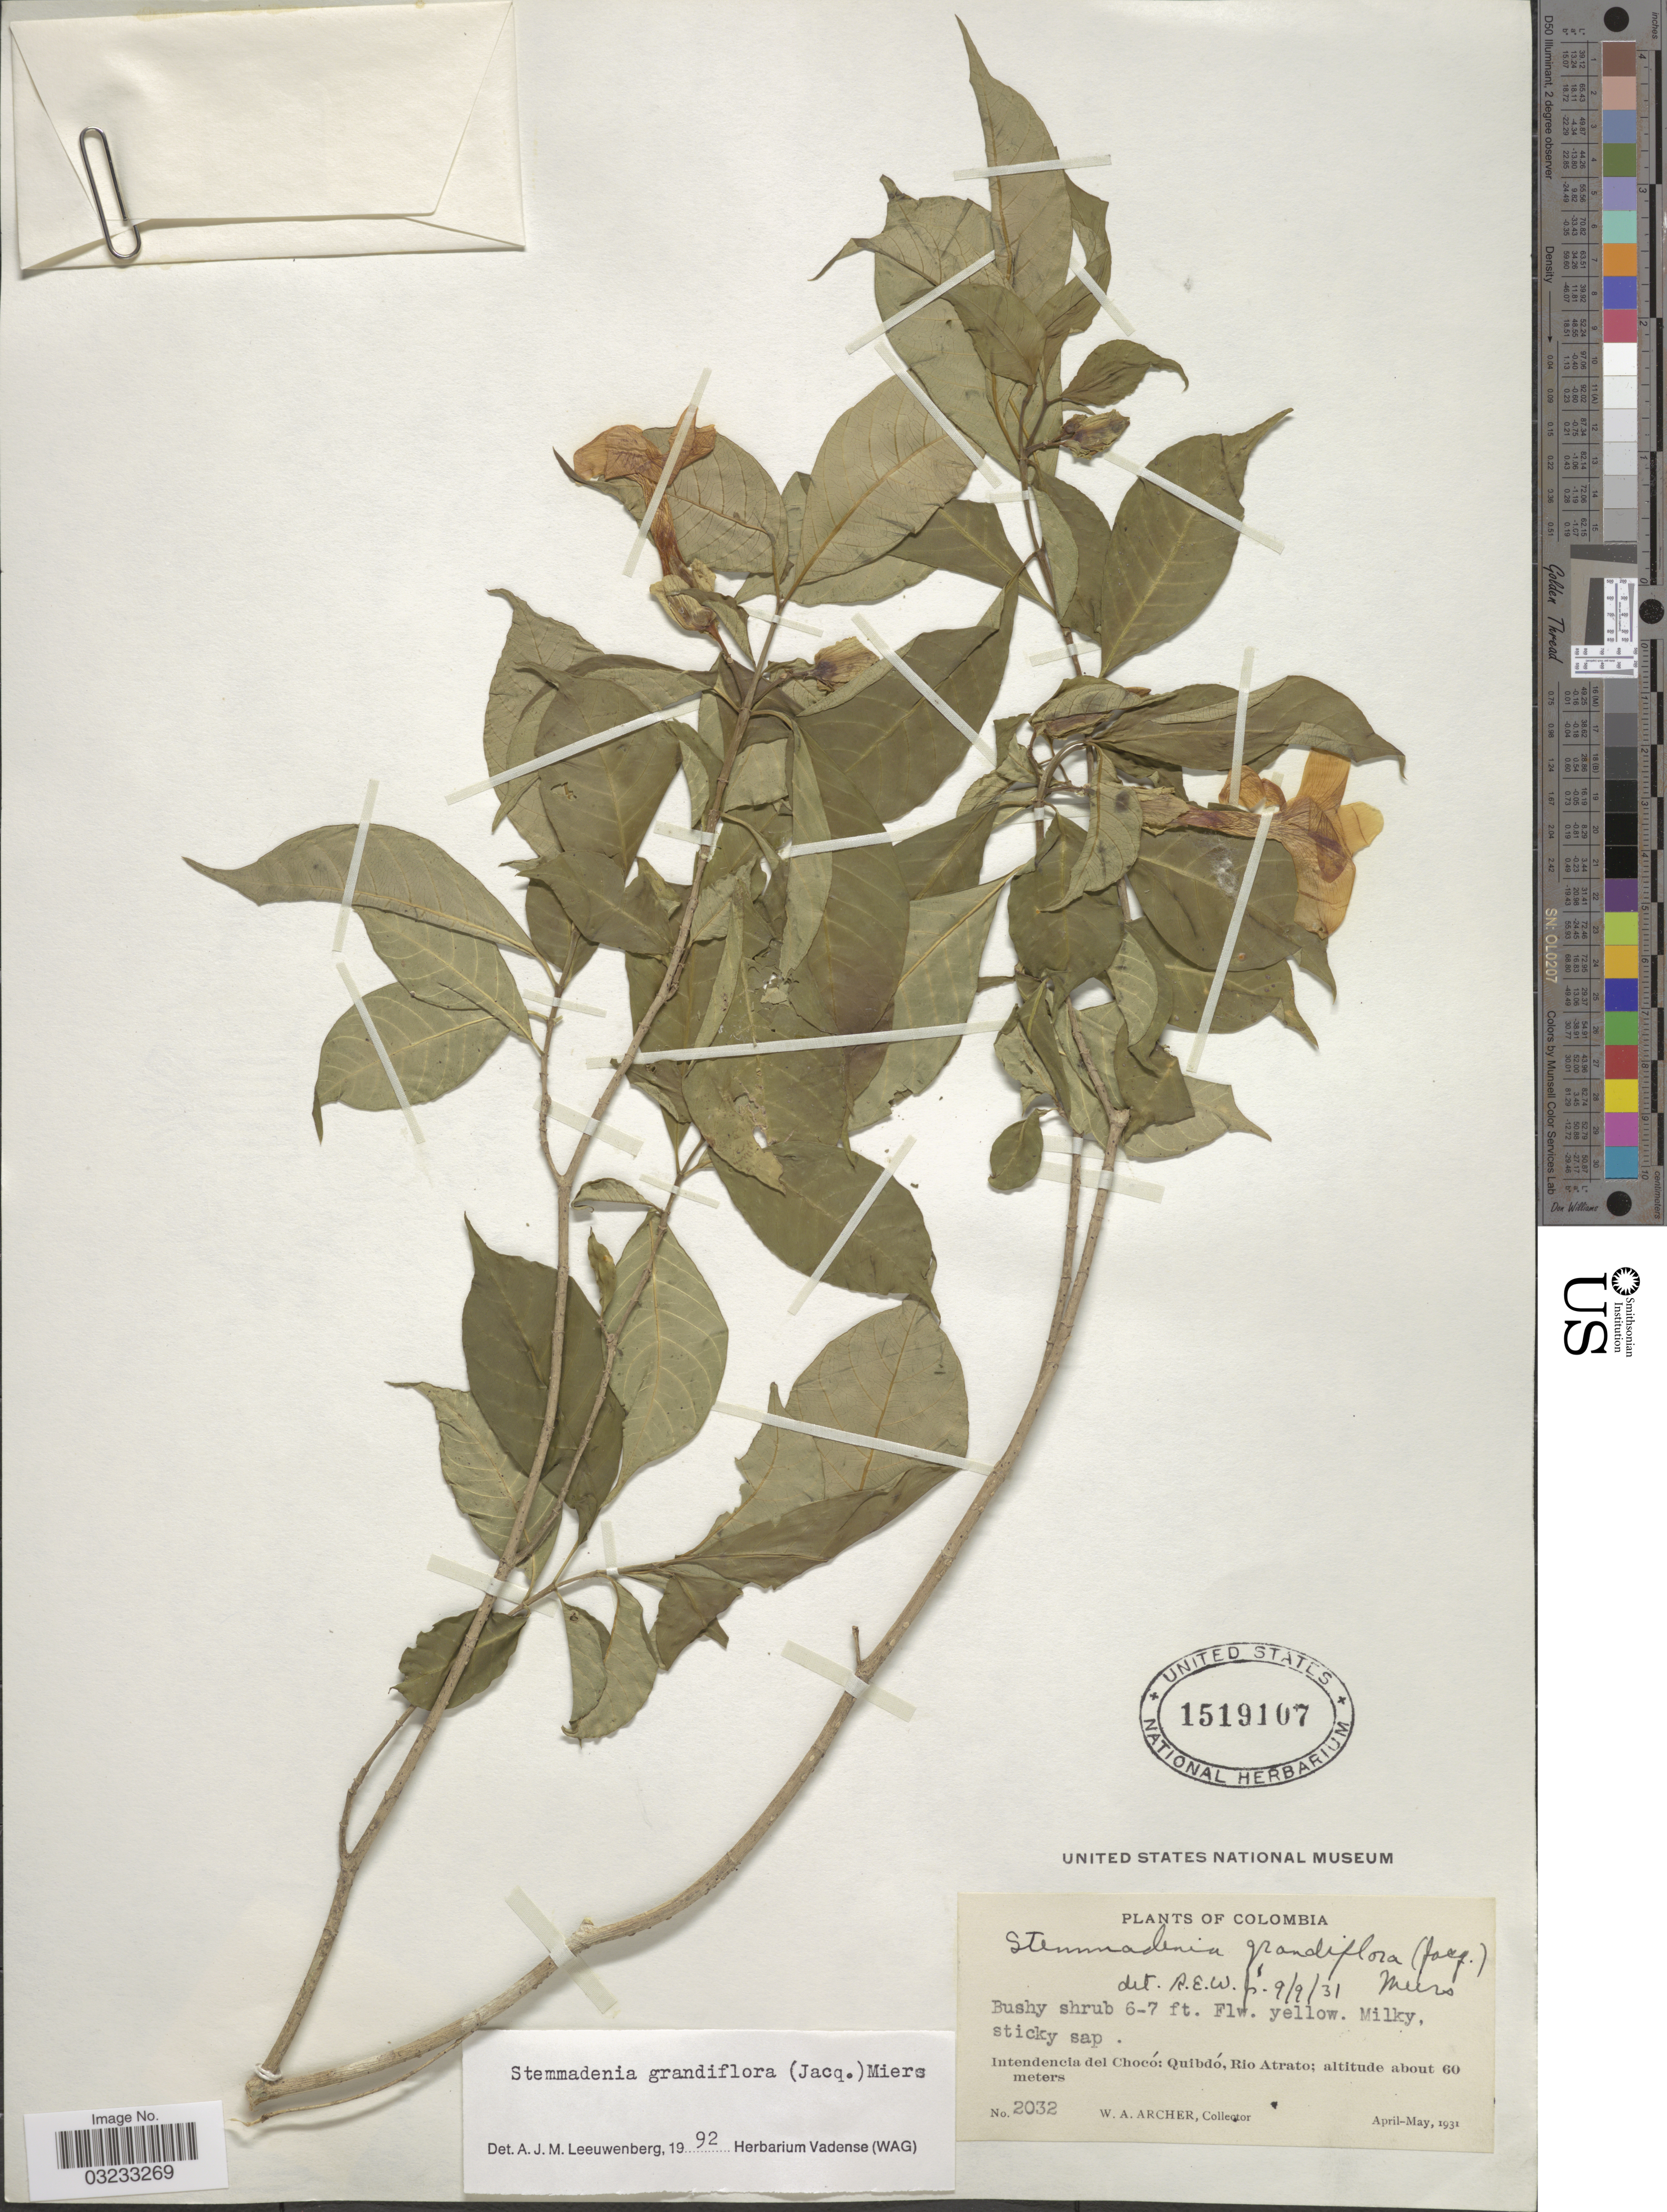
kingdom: Plantae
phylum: Tracheophyta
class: Magnoliopsida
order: Gentianales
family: Apocynaceae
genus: Stemmadenia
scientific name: Stemmadenia grandiflora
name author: (Jacq.) Miers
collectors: W. Archer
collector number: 2032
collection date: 1931-04/1931-05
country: Colombia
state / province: Chocó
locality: Intendencia del Chocó: Quibdó, Rio Atrato.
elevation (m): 60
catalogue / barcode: US 1519107